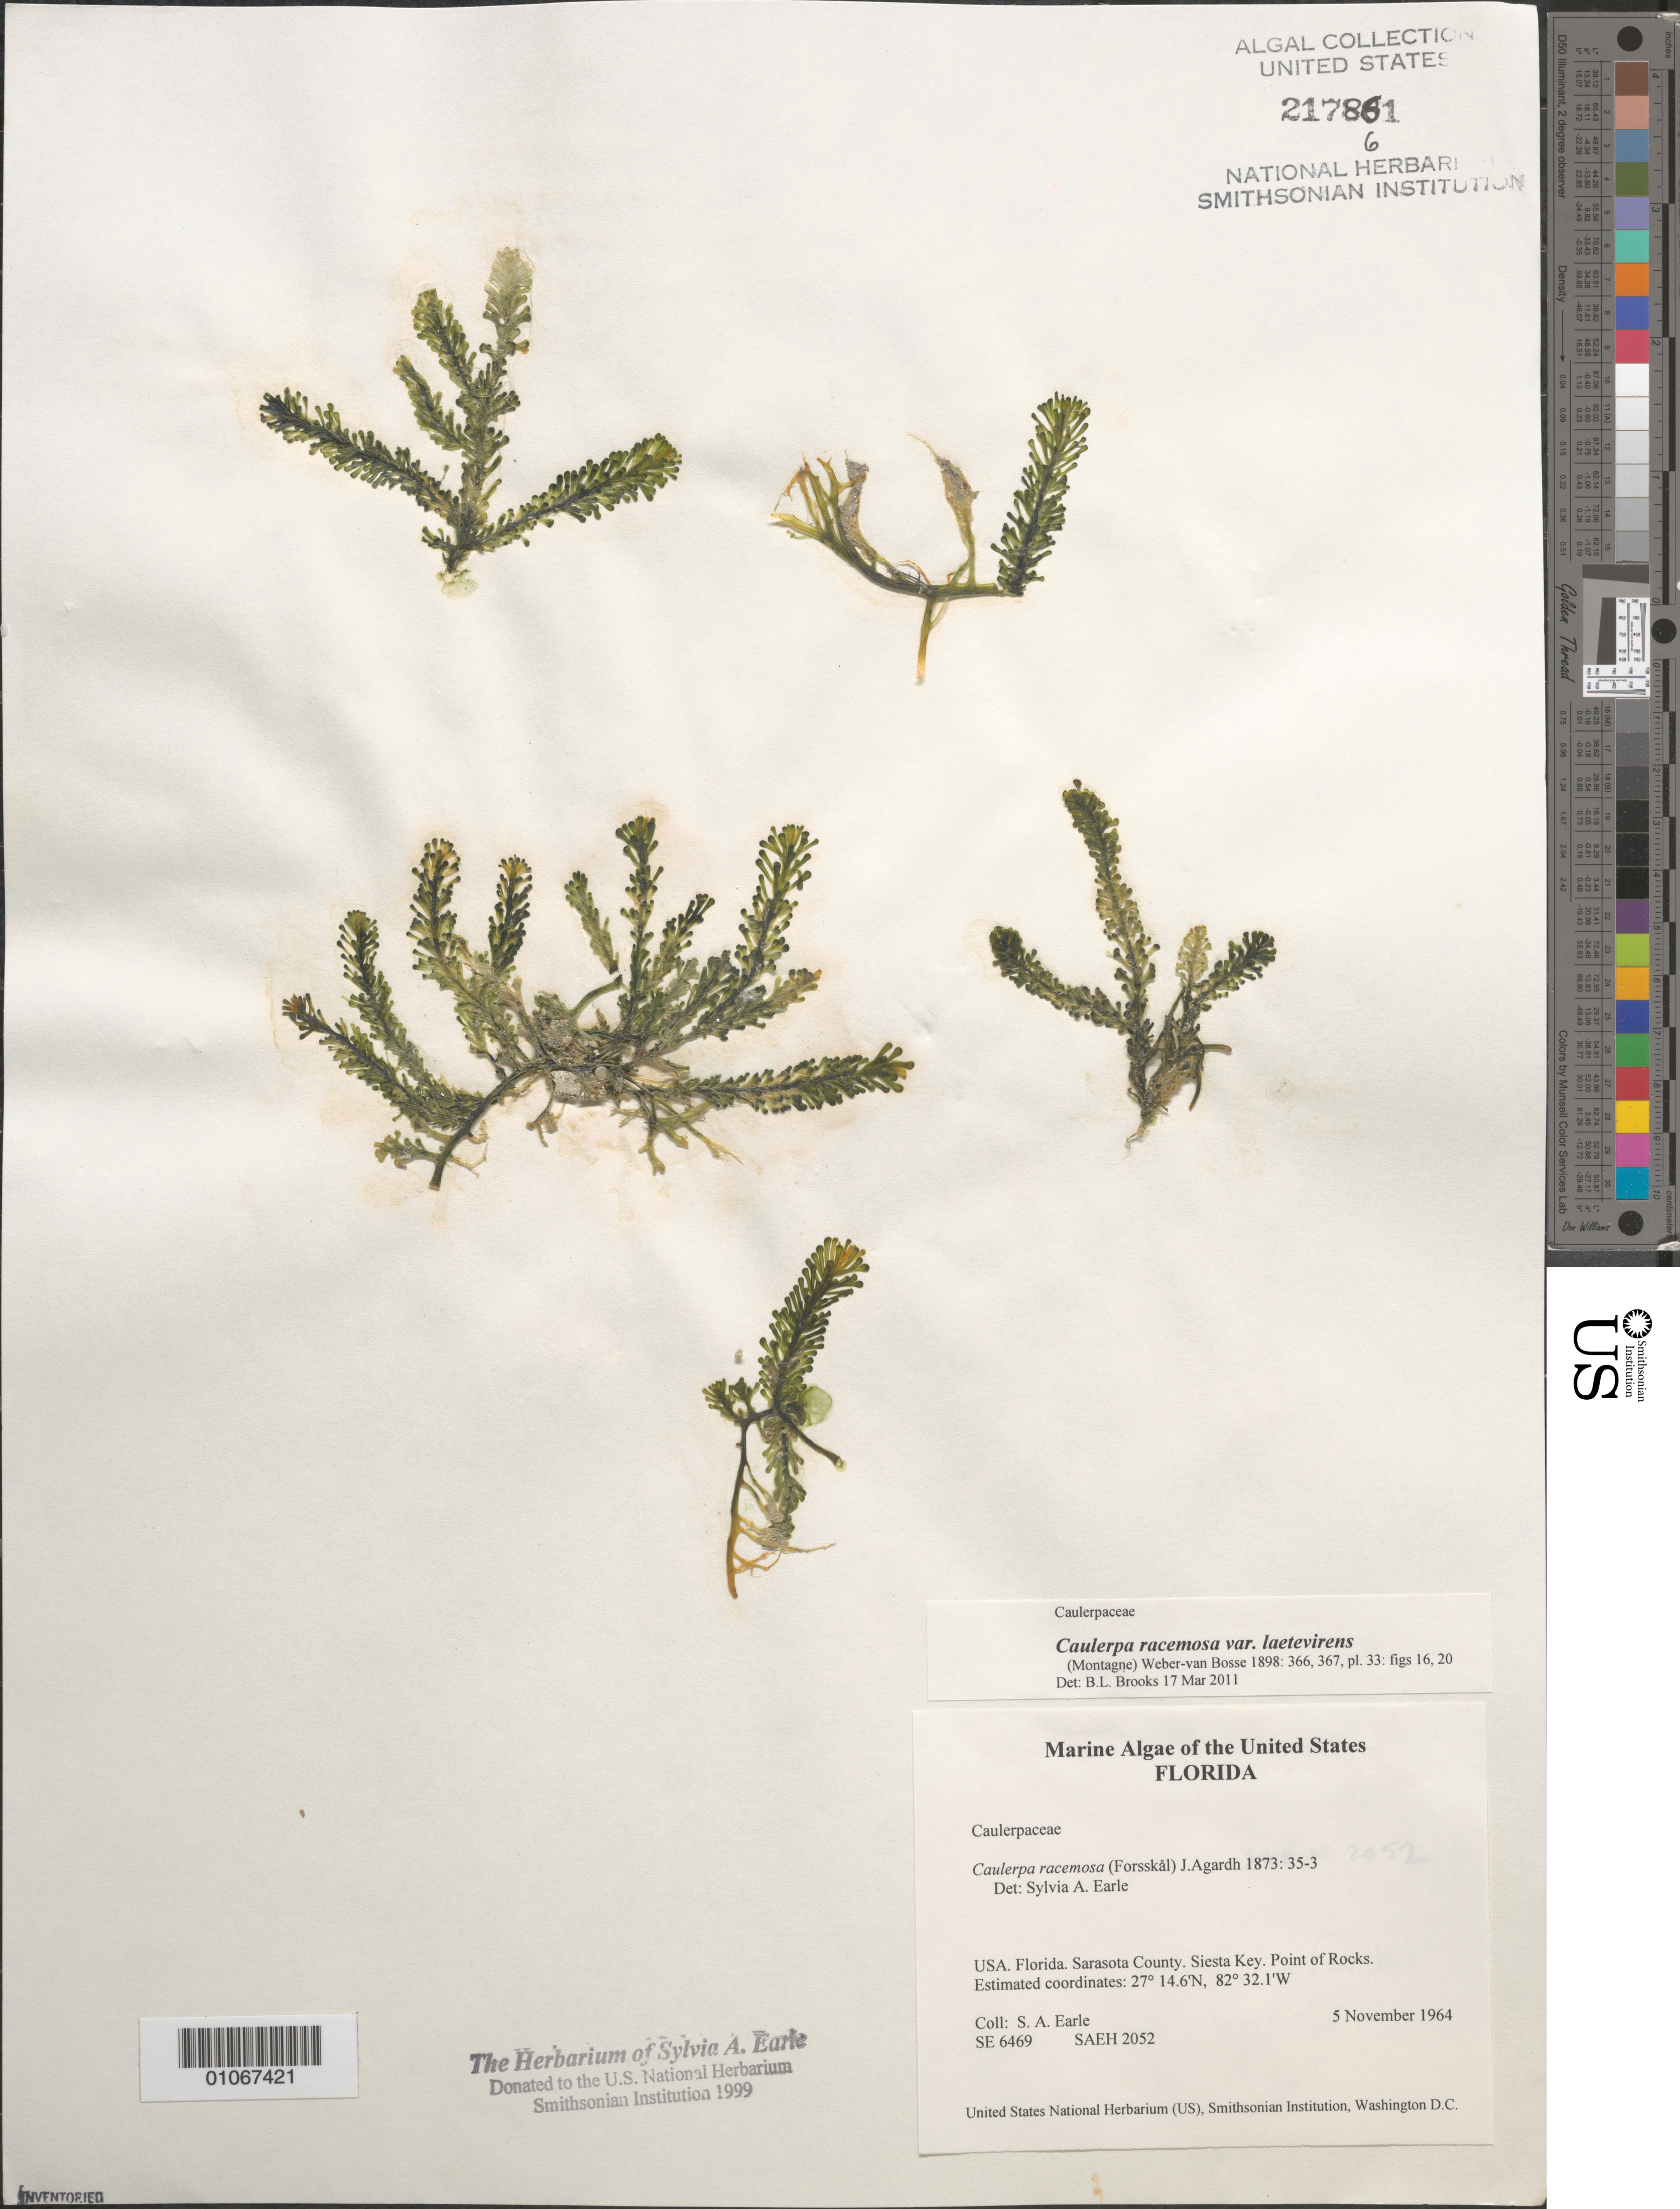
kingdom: Plantae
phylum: Chlorophyta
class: Ulvophyceae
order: Bryopsidales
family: Caulerpaceae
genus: Caulerpa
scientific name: Caulerpa racemosa var. laetevirens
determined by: Brooks, B. L., (BOT), Smithsonian Institution - National Museum of Natural History (UNITED STATES)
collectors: S. A. Earle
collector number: SE 6469 & SAEH 2052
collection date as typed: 05 Nov 1964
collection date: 1964-11-05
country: United States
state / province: Florida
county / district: Sarasota County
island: Siesta Key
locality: Point of Rocks, Sarasota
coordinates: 27 14.6'N, 82 32.1'W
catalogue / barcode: US 217861